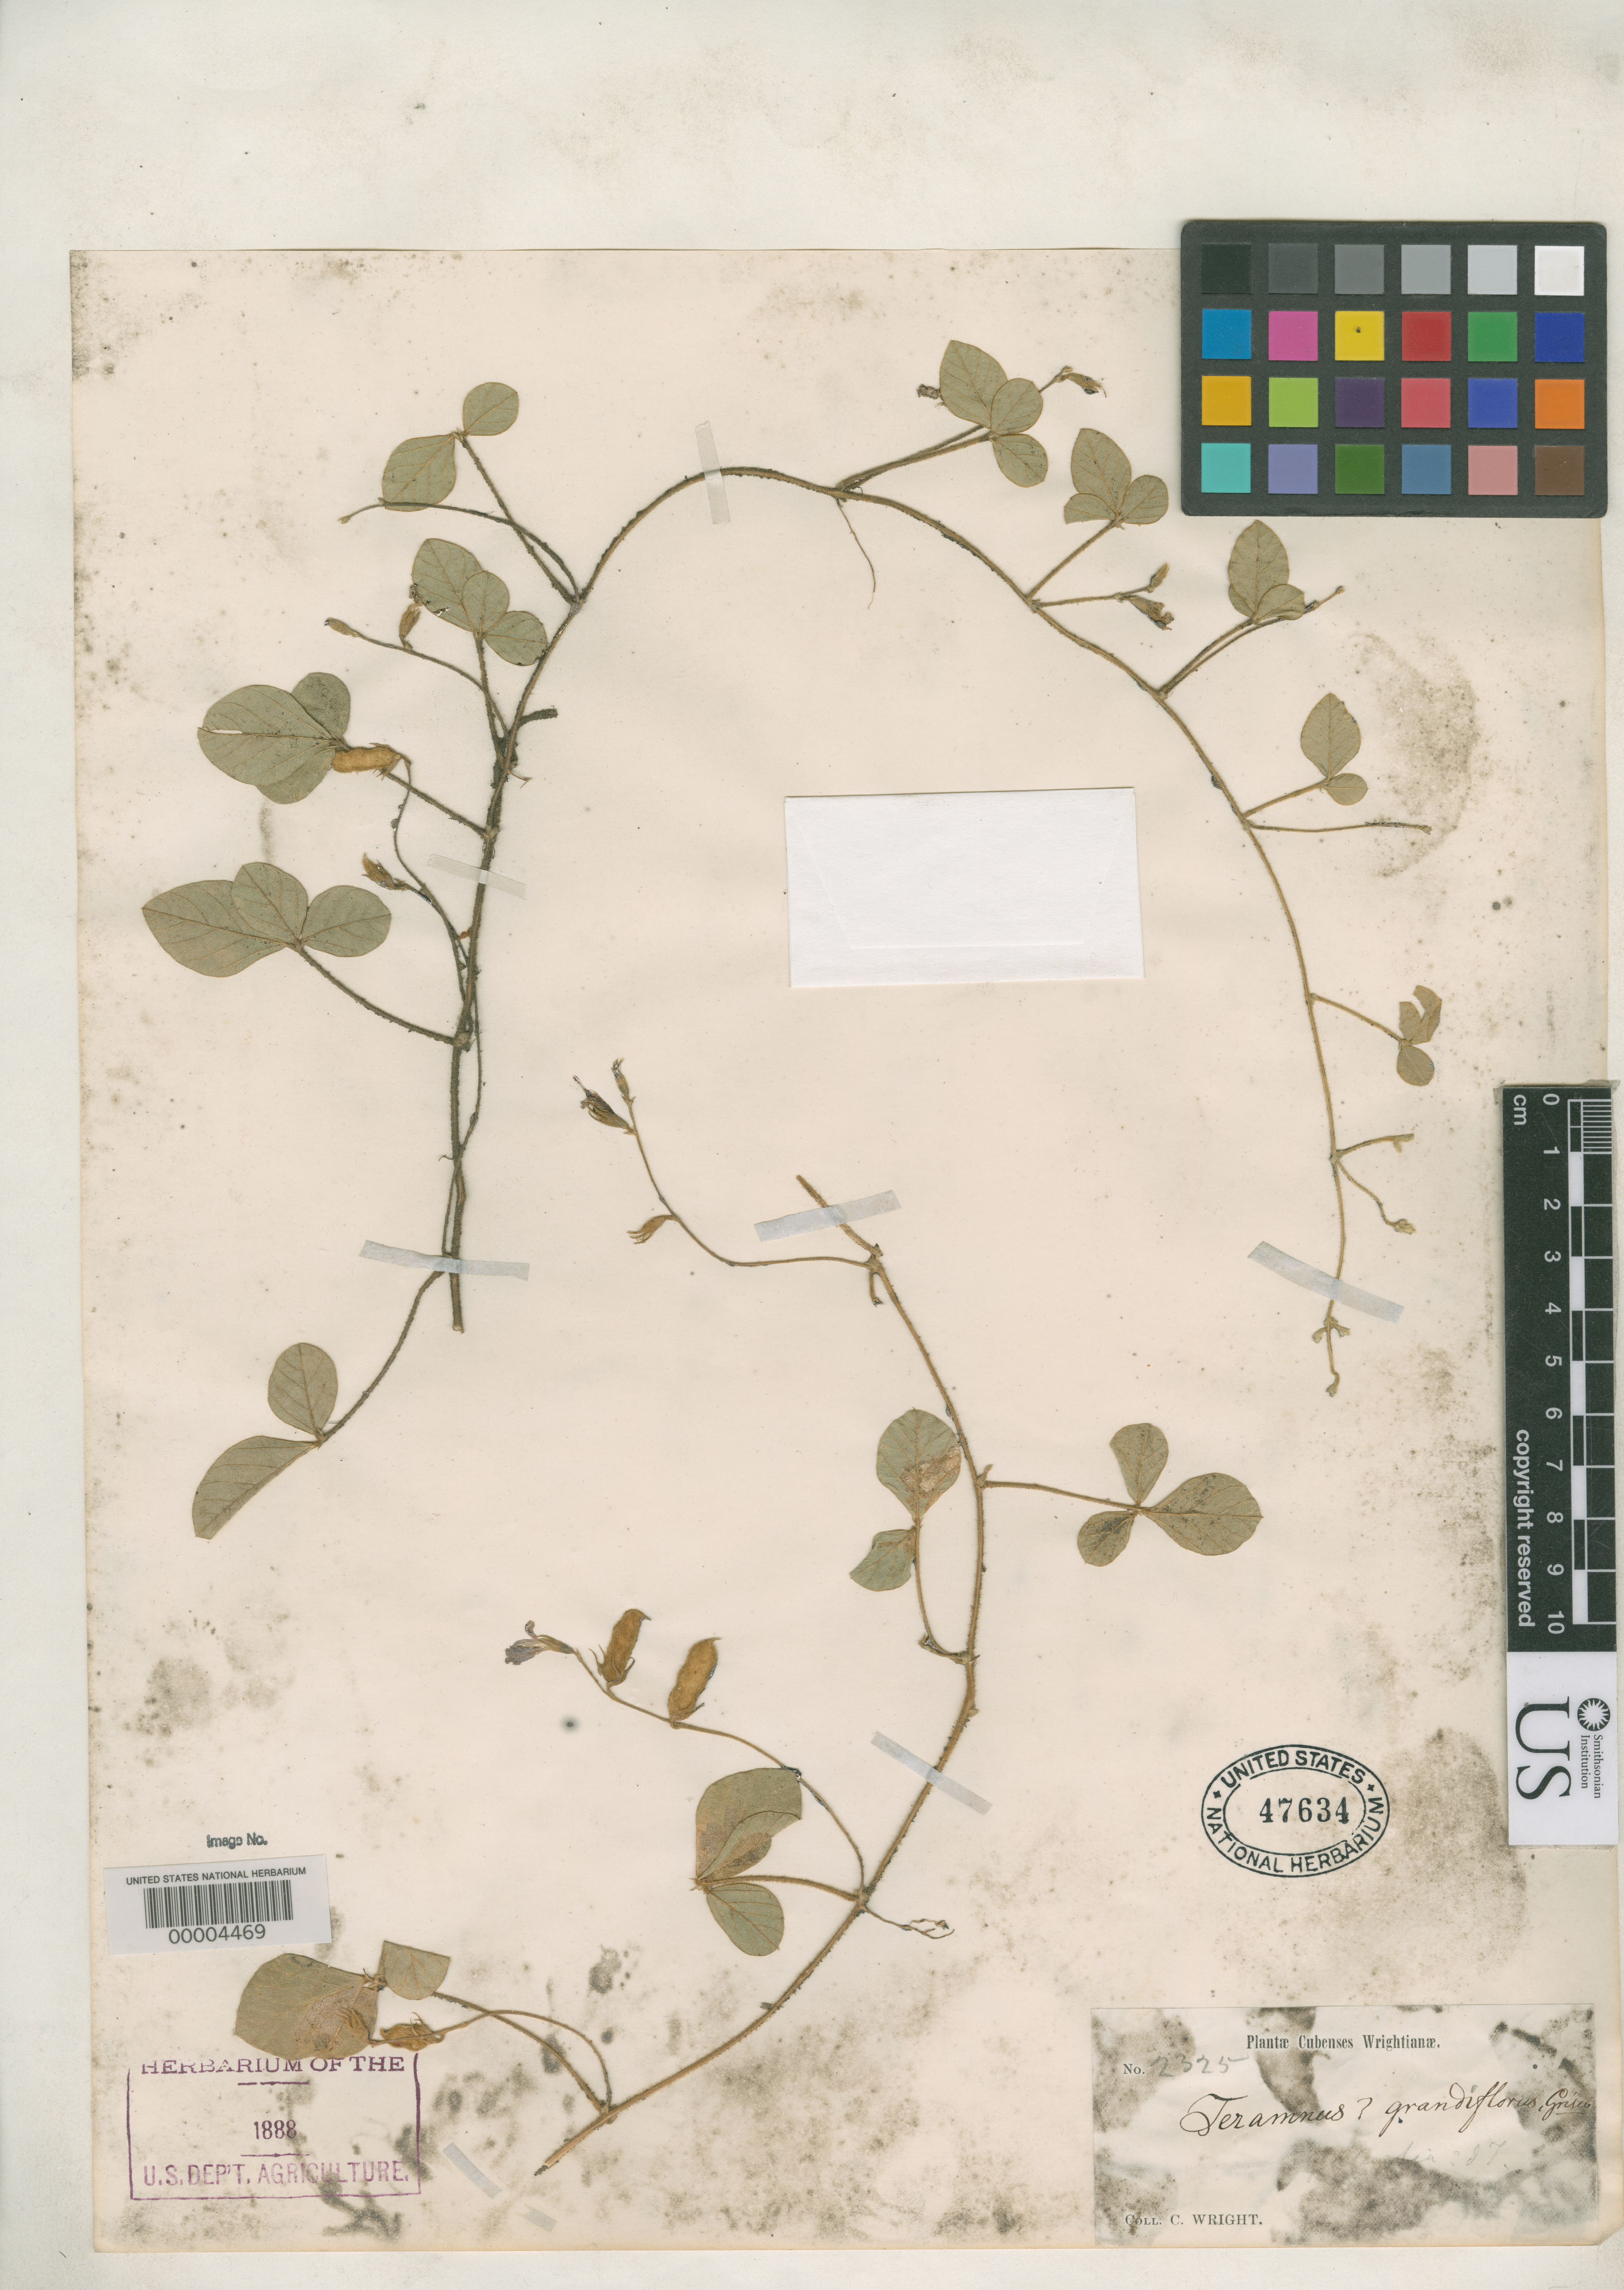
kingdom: Plantae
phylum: Tracheophyta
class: Magnoliopsida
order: Fabales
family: Fabaceae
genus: Teramnus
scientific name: Teramnus grandiflorus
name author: Griseb.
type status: Isotype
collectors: C. Wright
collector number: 2325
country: Cuba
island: Greater Antilles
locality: Between Periandram and Teramnum.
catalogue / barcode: US 47634